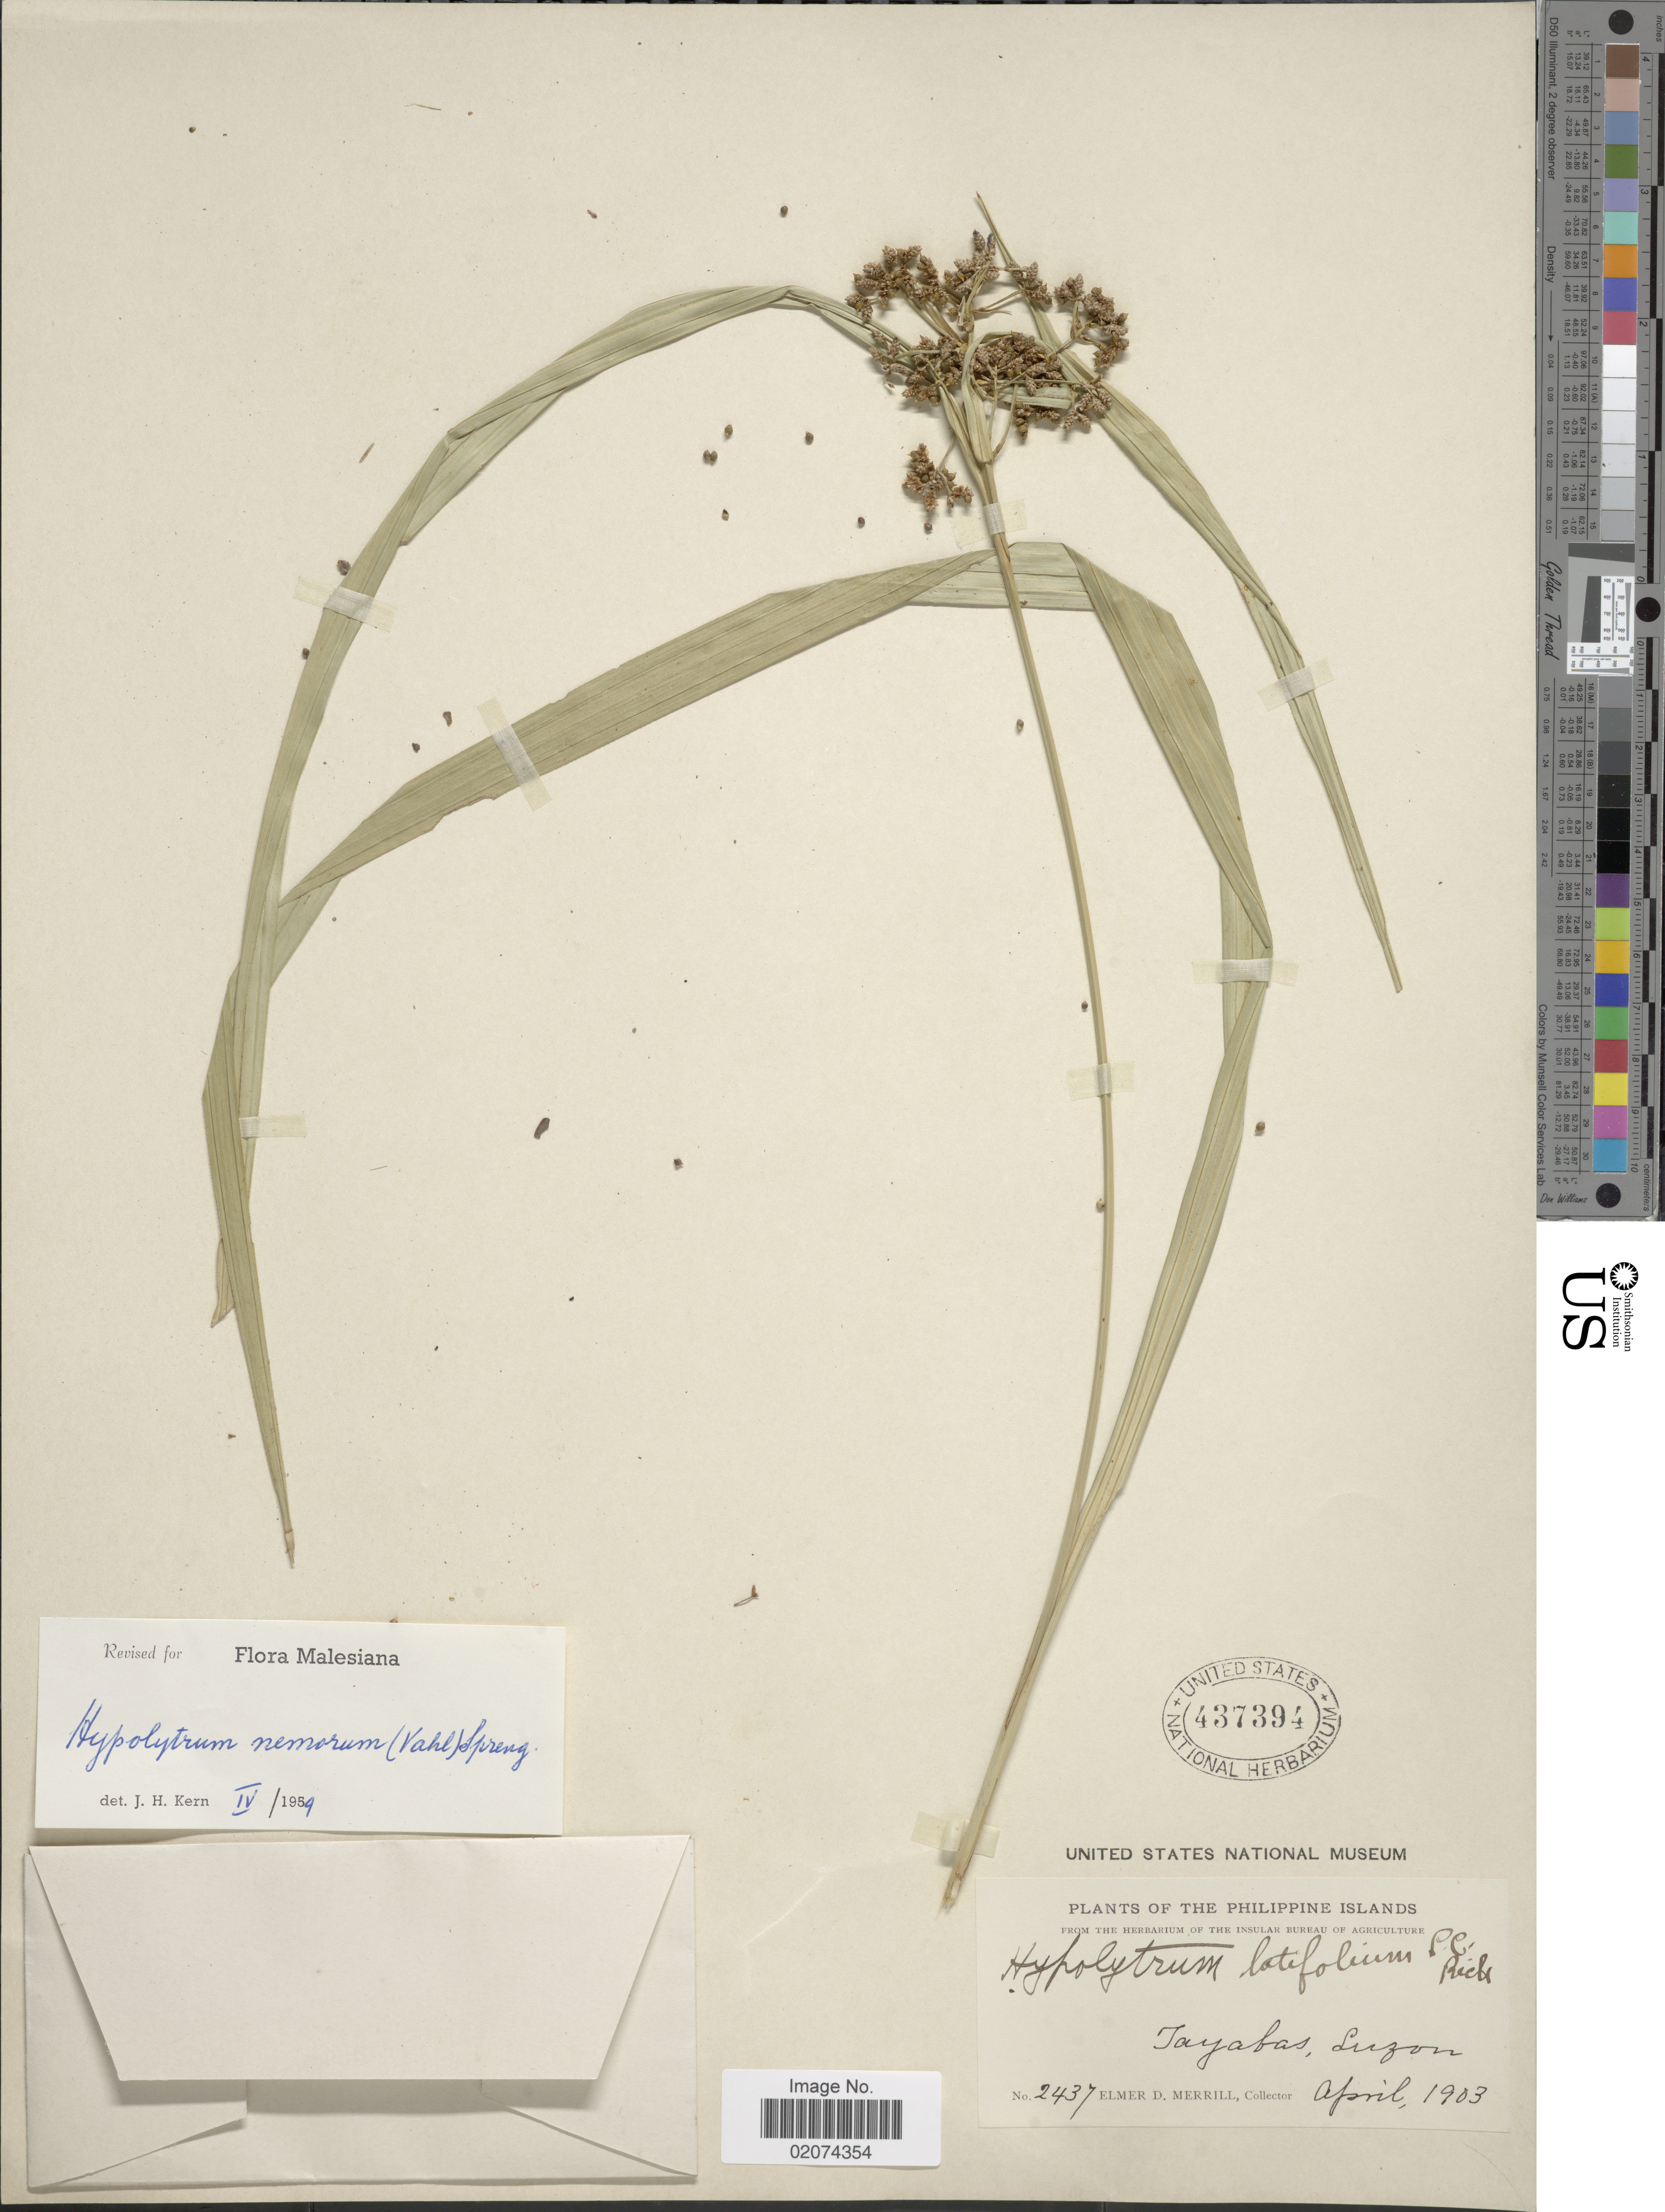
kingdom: Plantae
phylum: Tracheophyta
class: Liliopsida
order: Poales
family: Cyperaceae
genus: Hypolytrum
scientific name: Hypolytrum nemorum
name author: (Vahl) Spreng.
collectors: E. D. Merrill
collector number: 2437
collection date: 1903-04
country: Philippines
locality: The Philippine Islands. Tayabas, Luzon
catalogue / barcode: US 437394